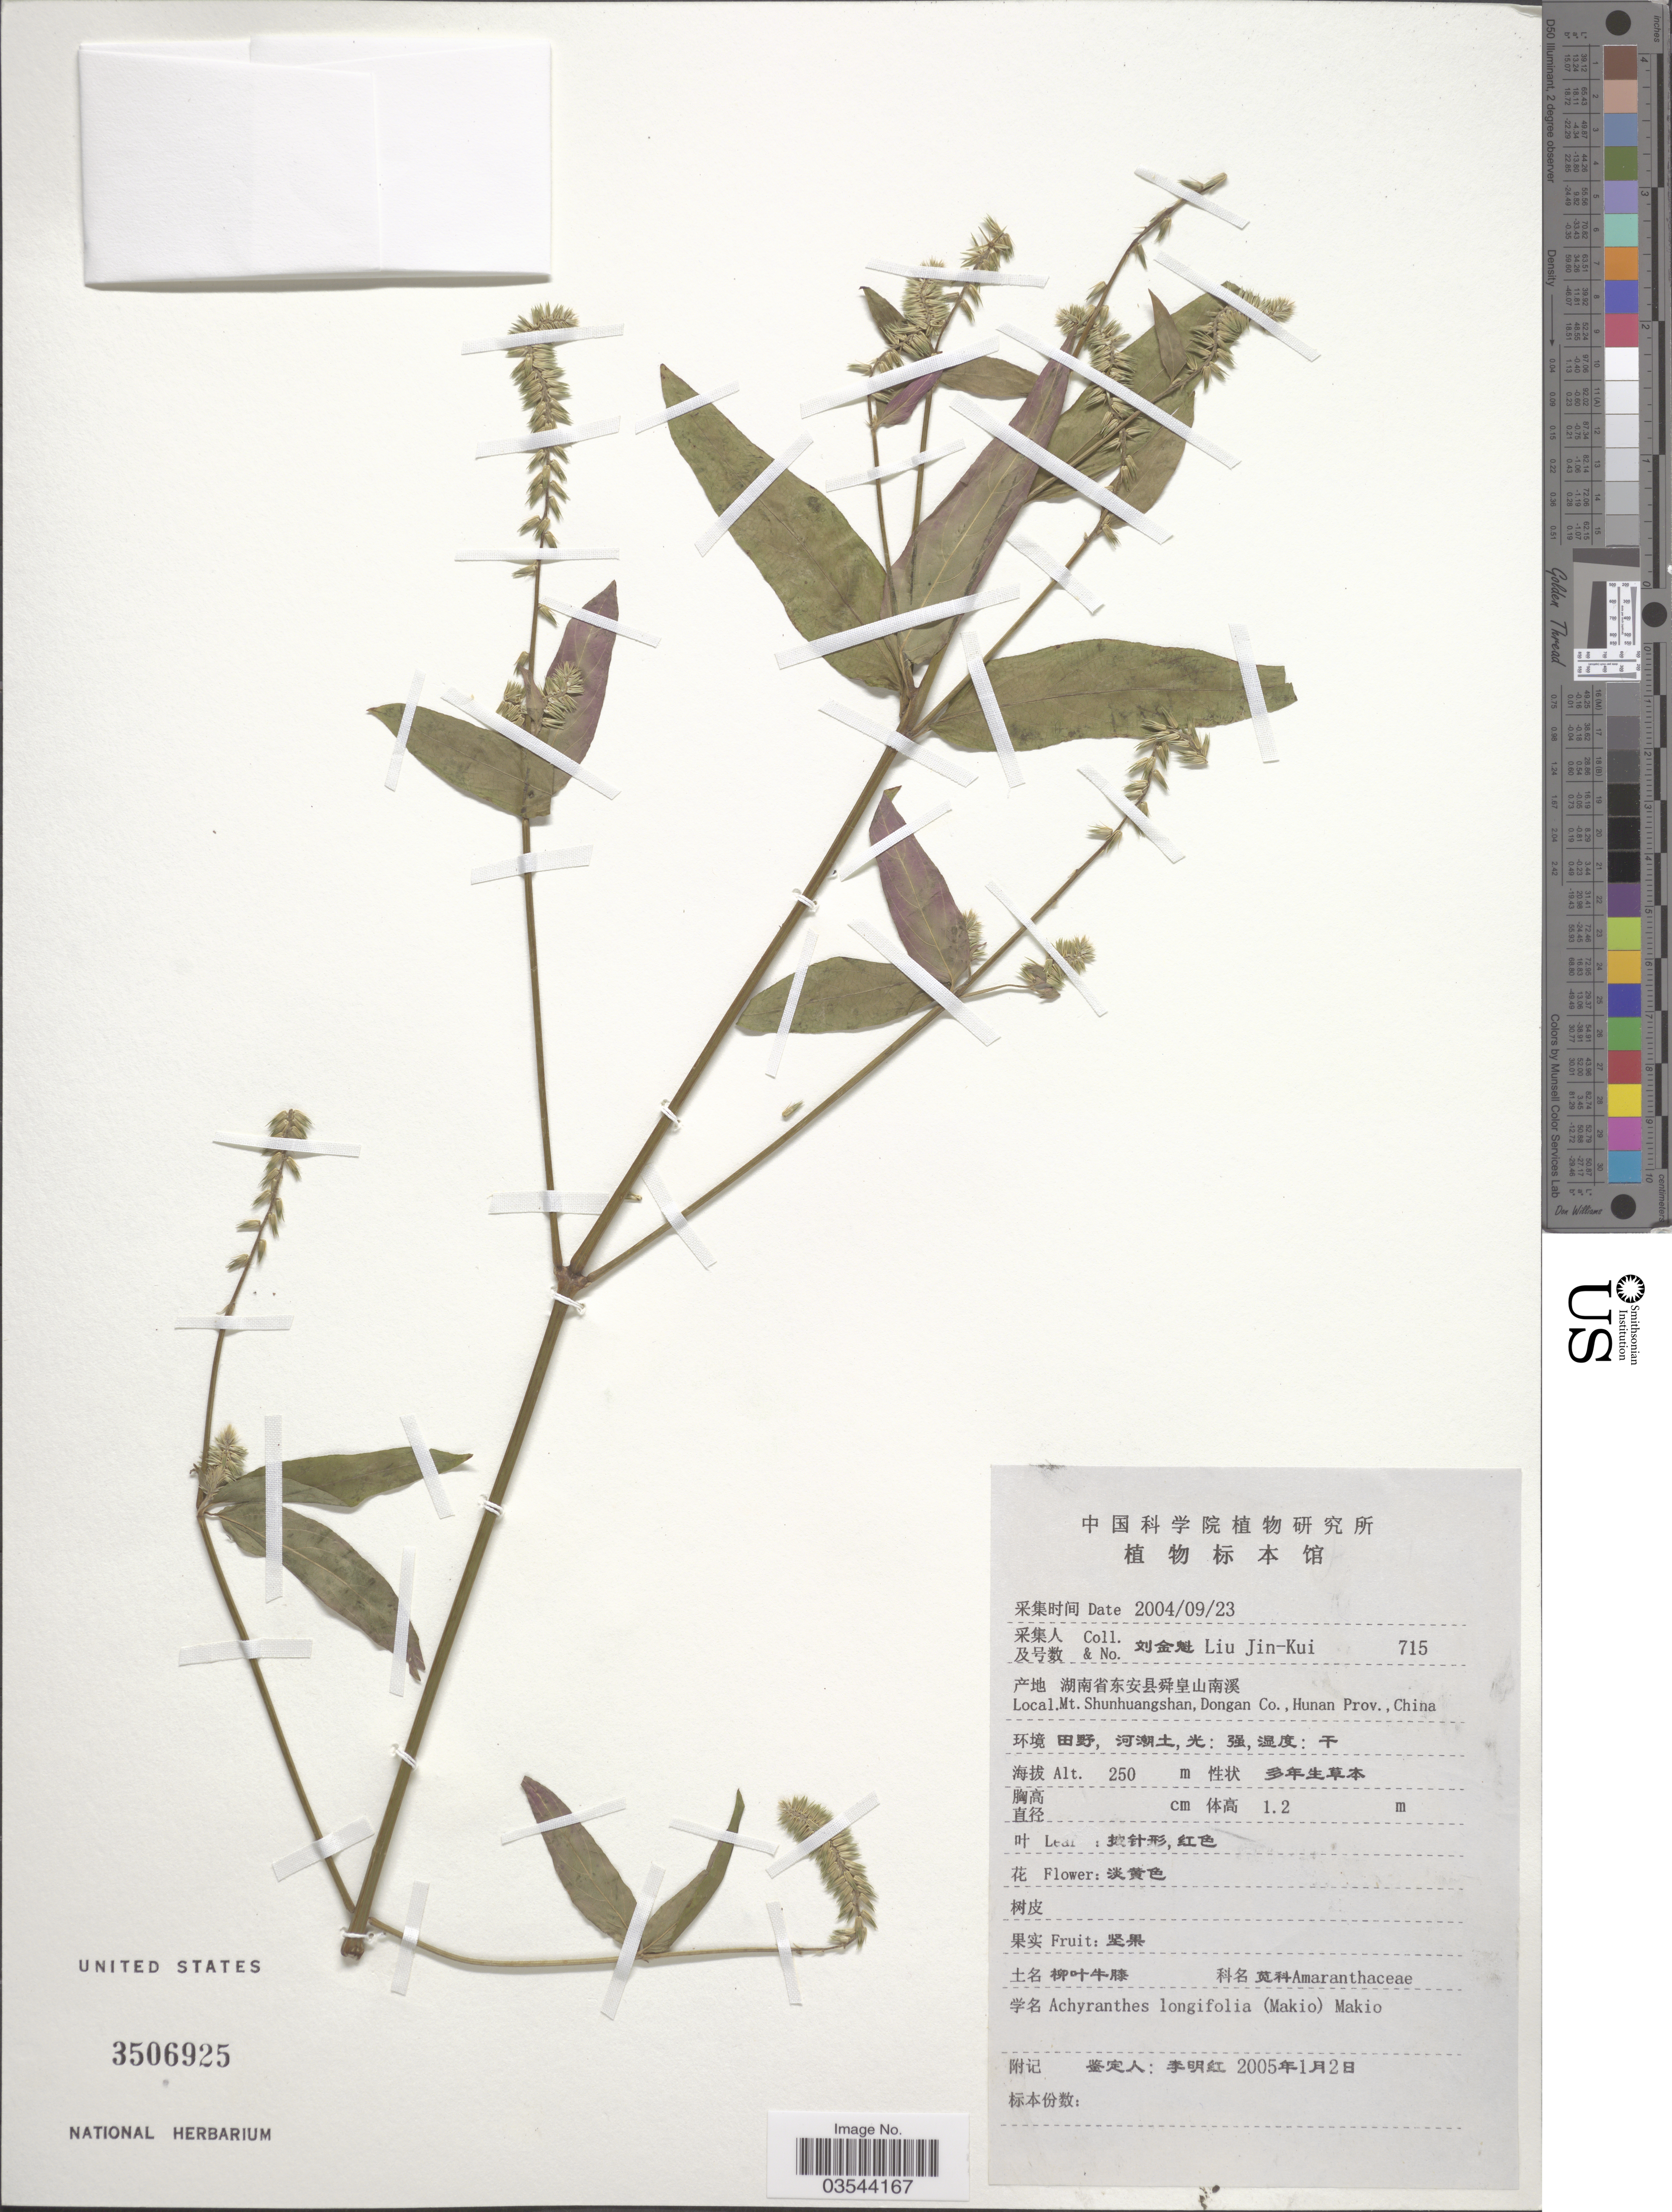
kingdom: Plantae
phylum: Tracheophyta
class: Magnoliopsida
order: Caryophyllales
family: Amaranthaceae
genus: Achyranthes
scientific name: Achyranthes longifolia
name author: (Makino) Makino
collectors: Liu Jin-Kui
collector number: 715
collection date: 2004-09-23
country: China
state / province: Hunan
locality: Mt. Shunhuangshan, Dongan Co.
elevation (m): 250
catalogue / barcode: US 3506925